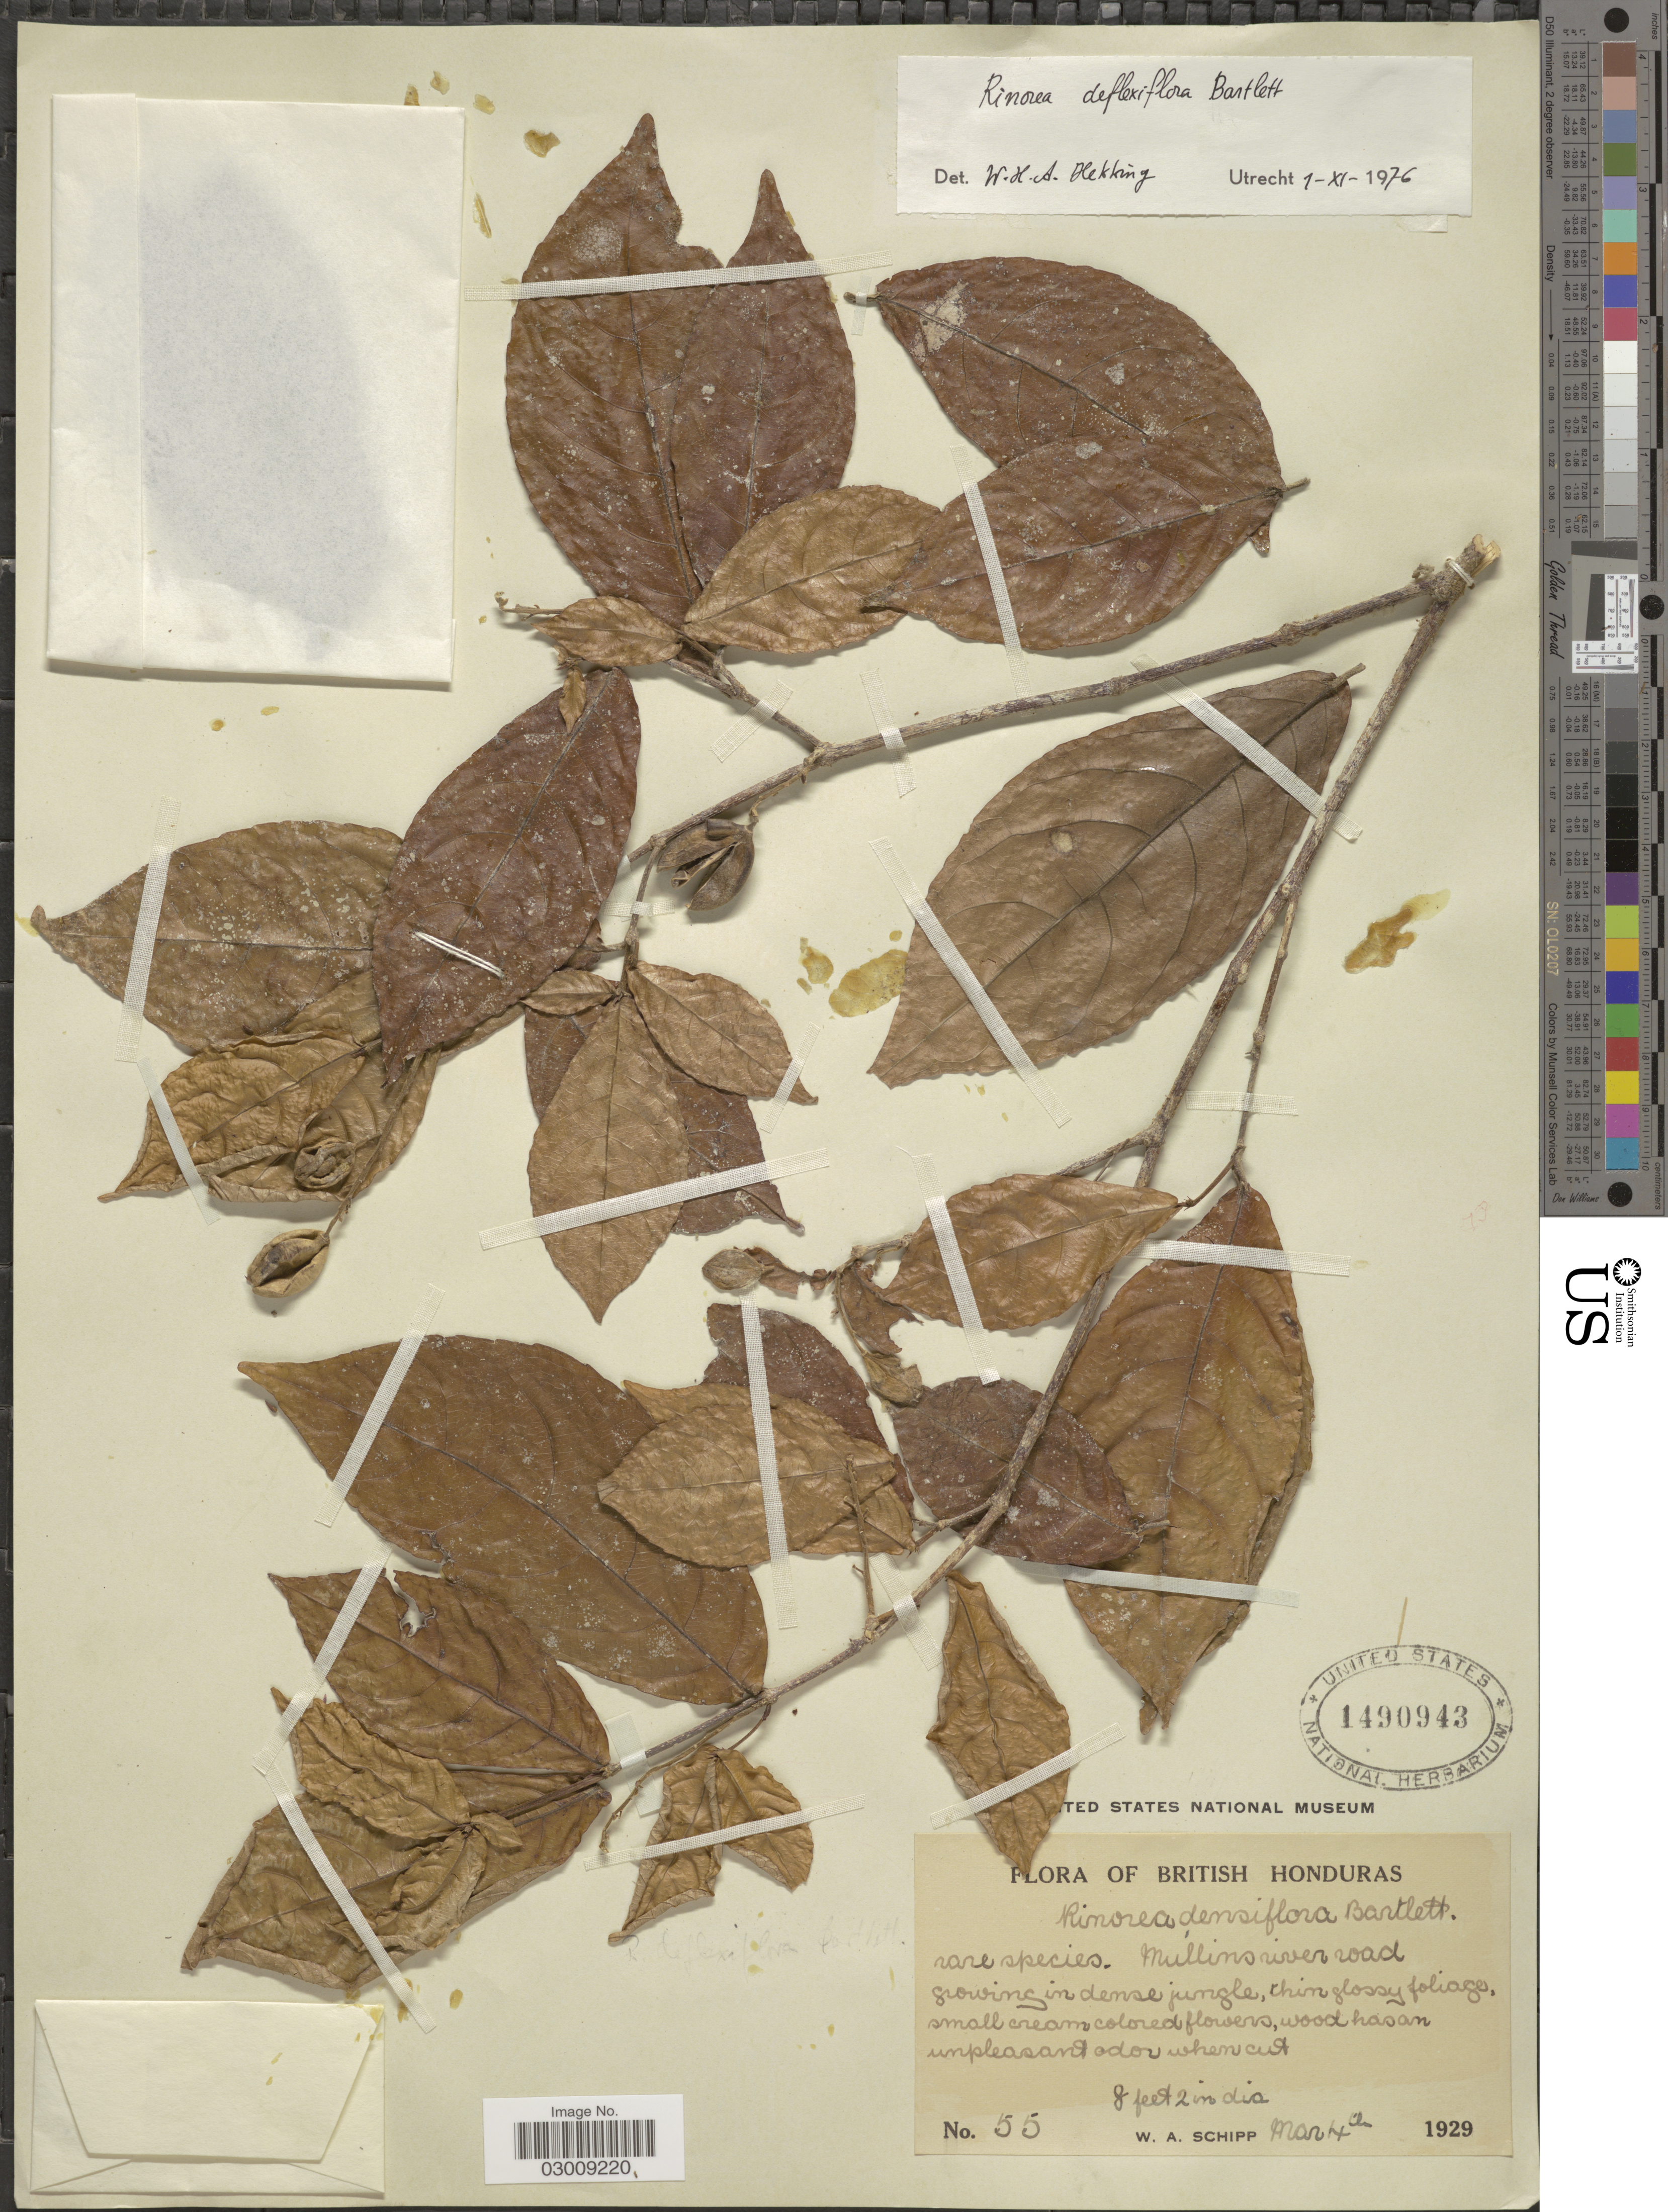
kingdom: Plantae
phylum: Tracheophyta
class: Magnoliopsida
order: Malpighiales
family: Violaceae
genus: Rinorea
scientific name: Rinorea deflexiflora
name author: Bartlett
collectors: W. Schipp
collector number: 55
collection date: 1929-03-04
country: Belize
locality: British Honduras.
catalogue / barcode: US 1490943